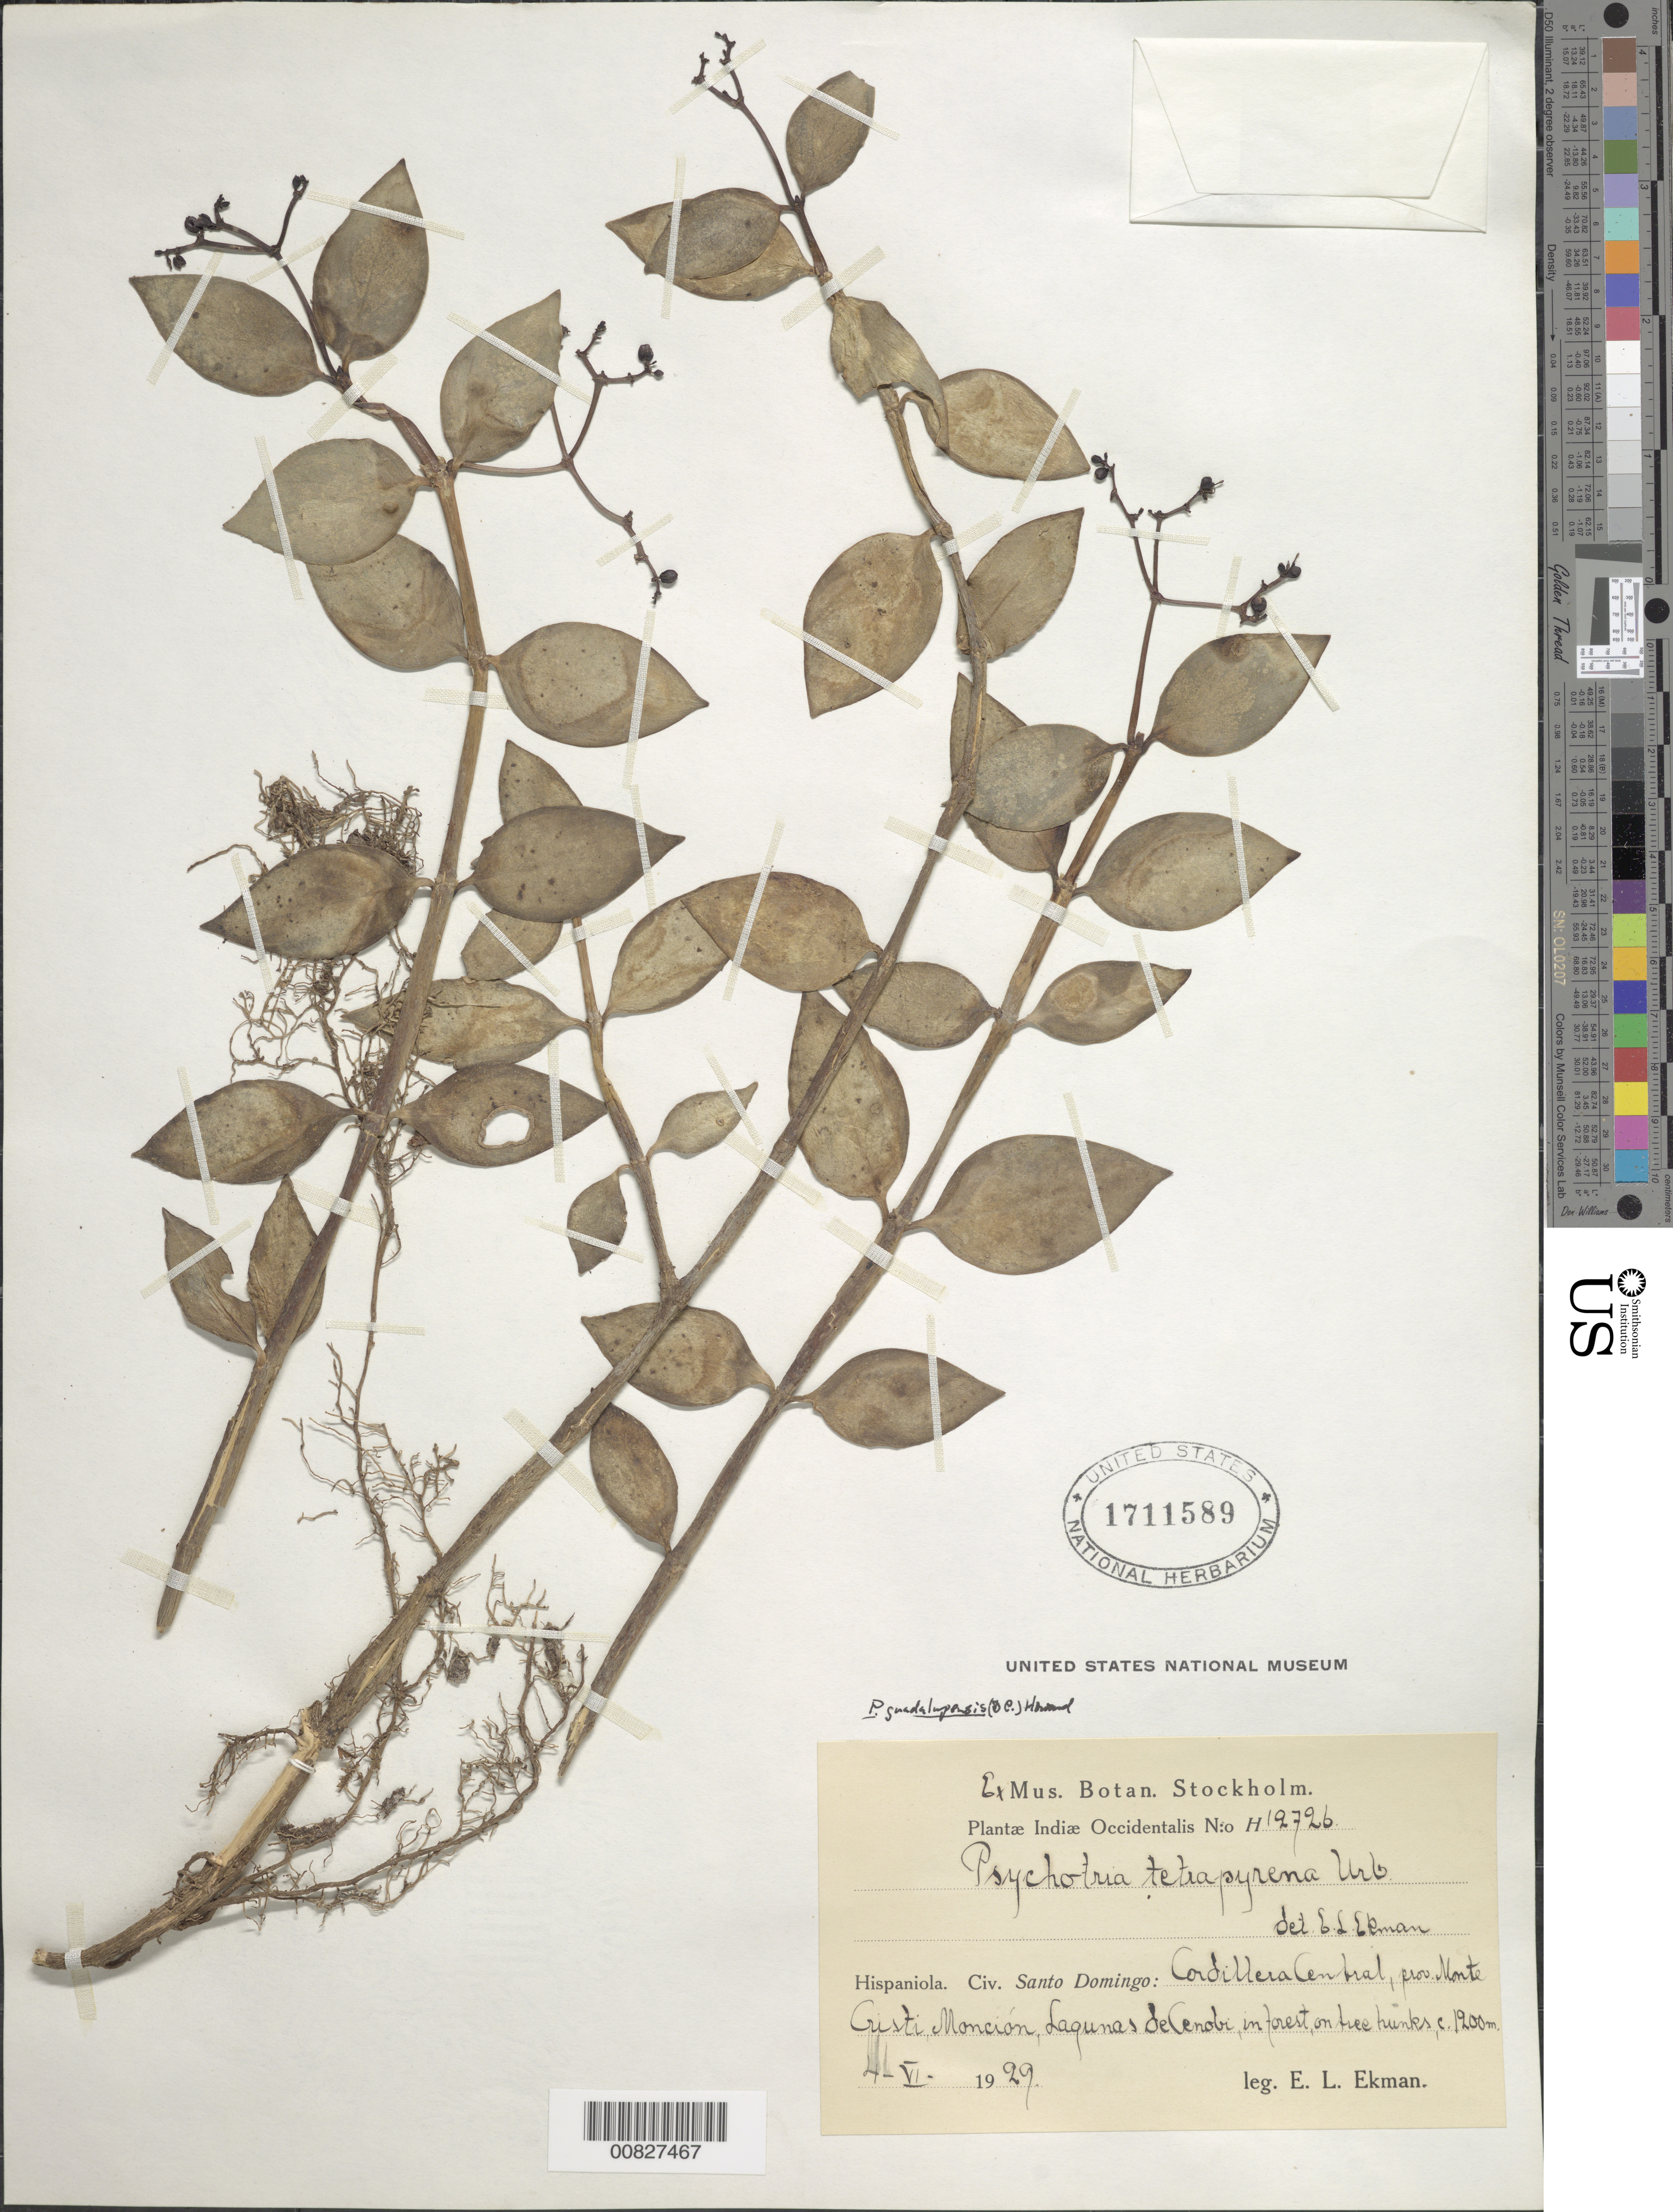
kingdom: Plantae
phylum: Tracheophyta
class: Magnoliopsida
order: Gentianales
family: Rubiaceae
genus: Notopleura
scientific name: Notopleura guadalupensis subsp. tetrapyrena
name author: (Urb.) C.M. Taylor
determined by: Nicolson, Dan H.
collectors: E. L. Ekman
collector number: H 12726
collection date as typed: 04 Jun 1929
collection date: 1929-06-04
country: Dominican Republic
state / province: Monte Cristi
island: Hispaniola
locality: Cordillera Central, Monción, Lagunas de Cenobí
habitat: In forest on tree trunks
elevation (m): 1200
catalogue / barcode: US 1711589